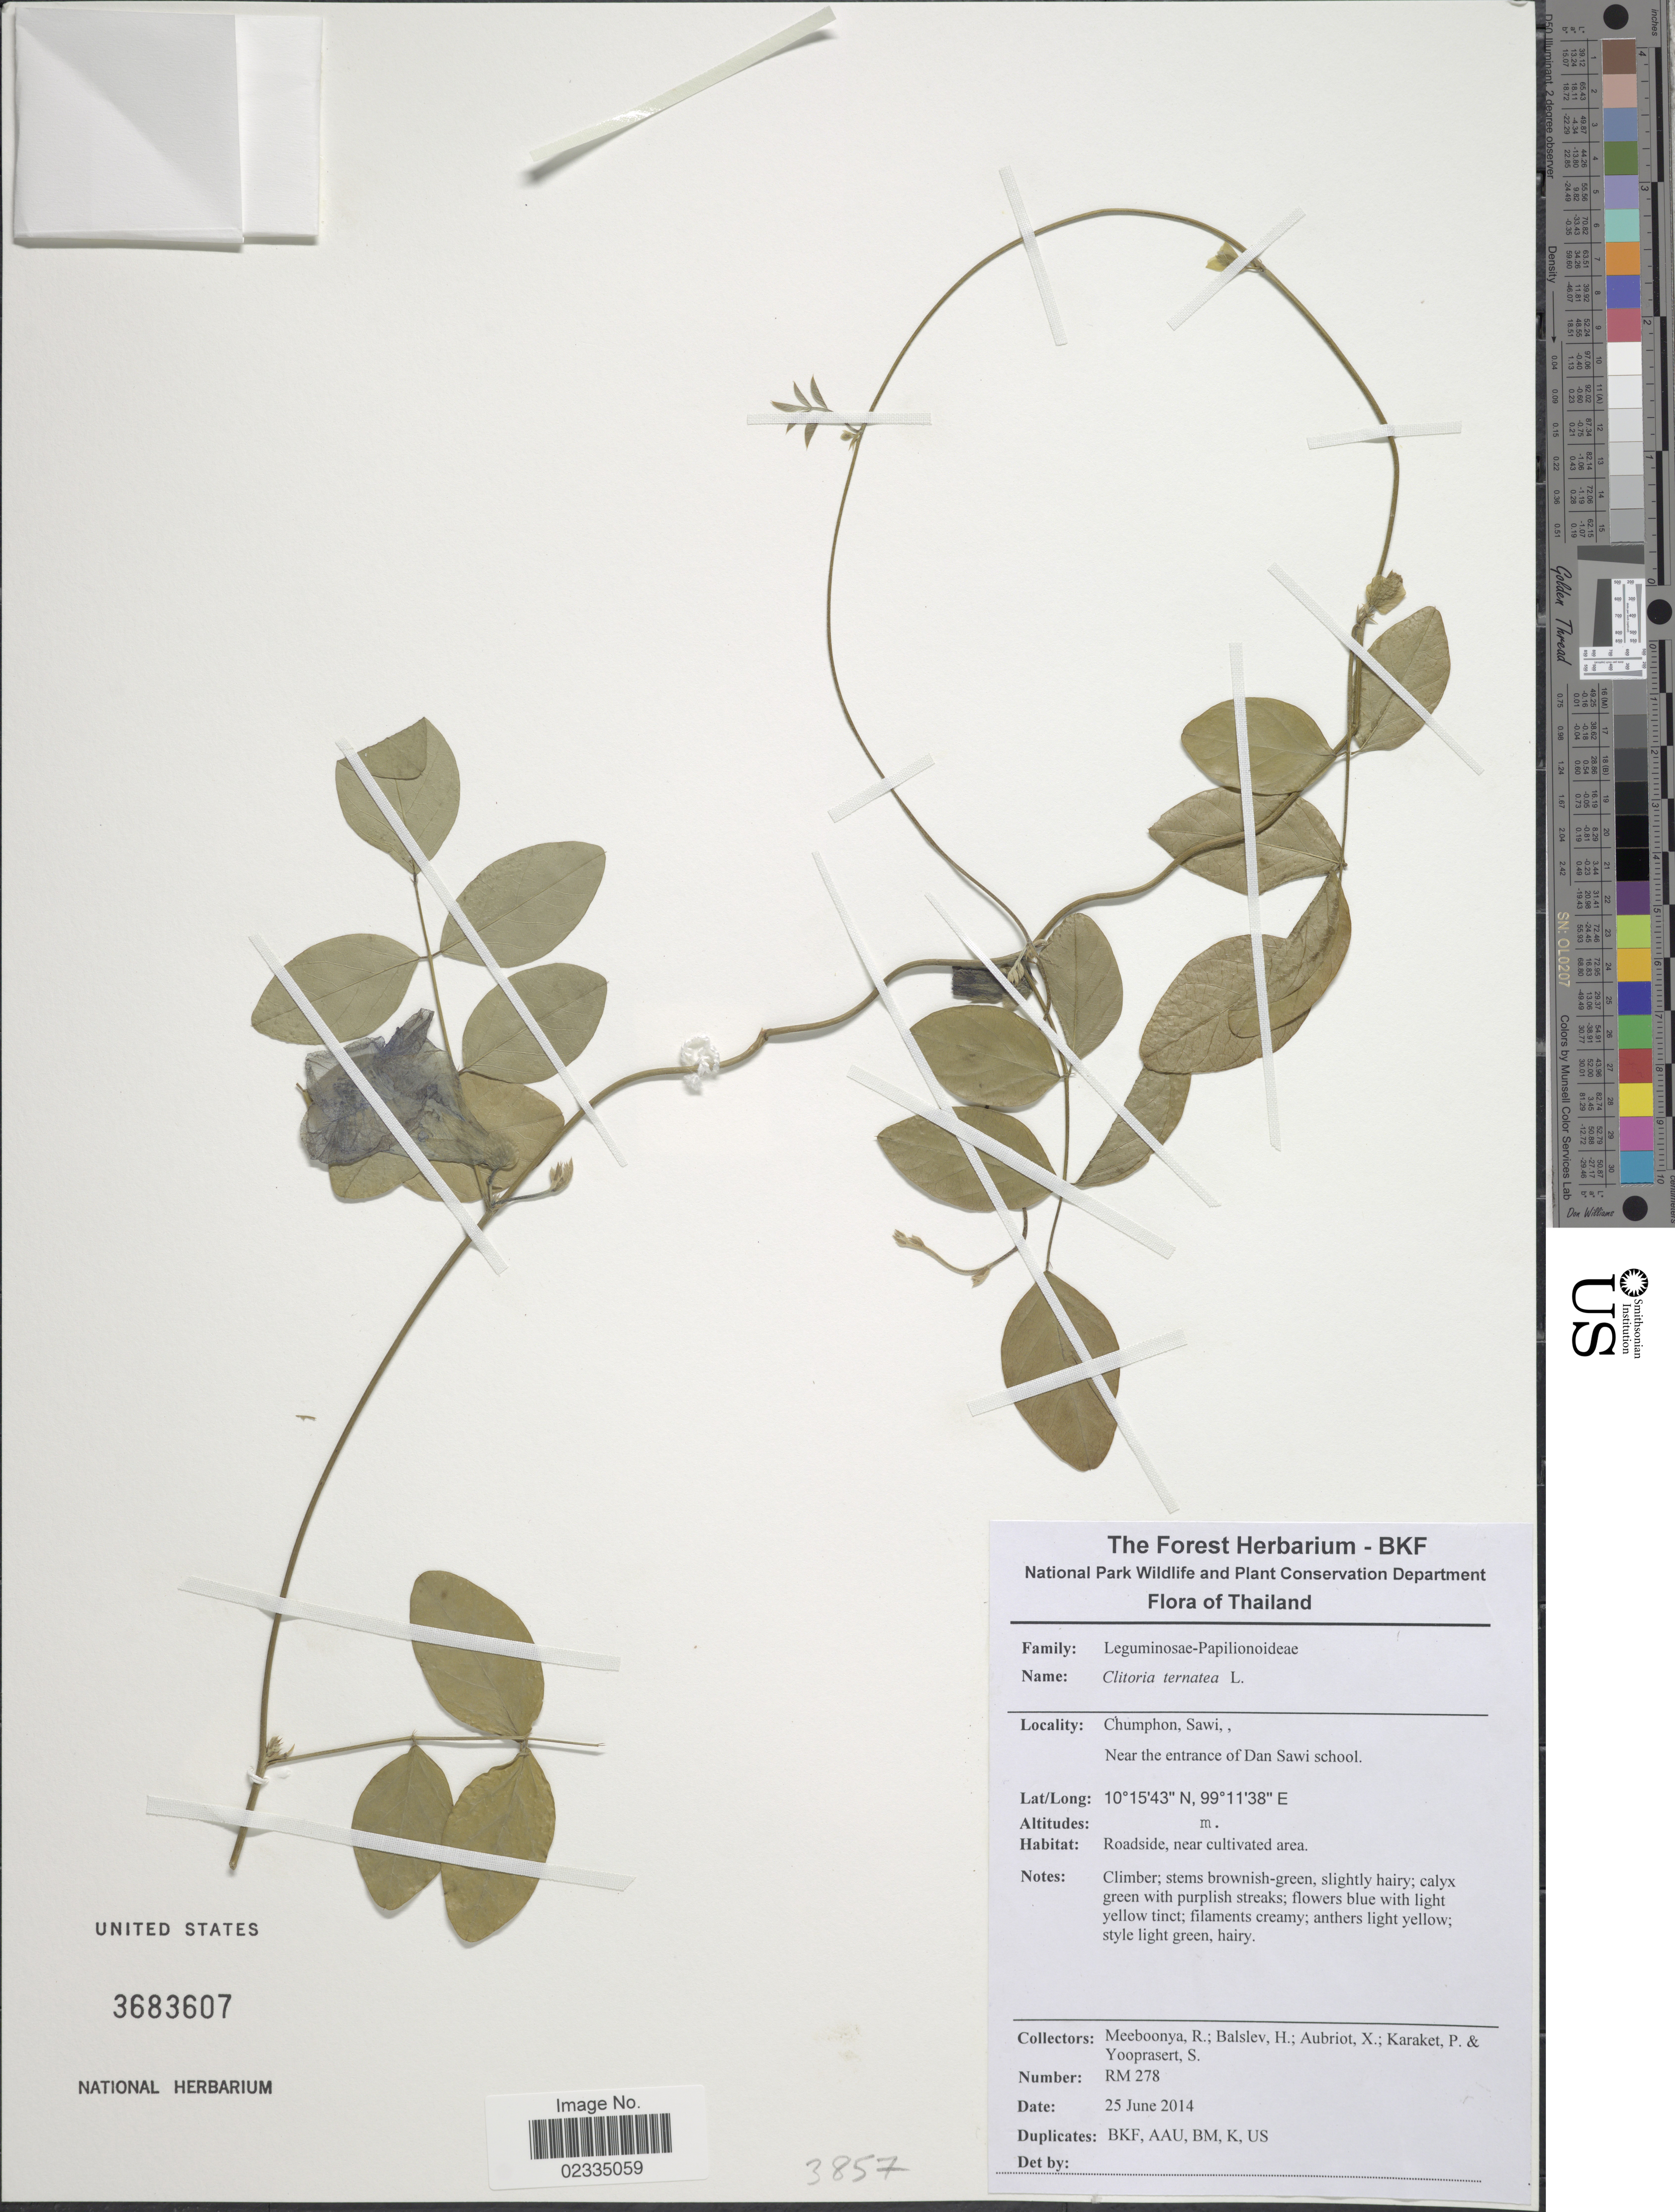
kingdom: Plantae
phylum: Tracheophyta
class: Magnoliopsida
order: Fabales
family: Fabaceae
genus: Clitoria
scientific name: Clitoria ternatea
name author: L.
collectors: R. Meeboonya, H. Balslev, X. Aubriot, P. Karaket & S. Yooprasert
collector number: RM 278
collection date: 2014-06-25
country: Thailand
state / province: Chumpon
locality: Sawi, Near the entrance of Dan Sawi school, Roadside, near cultivated area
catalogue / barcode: US 3683607